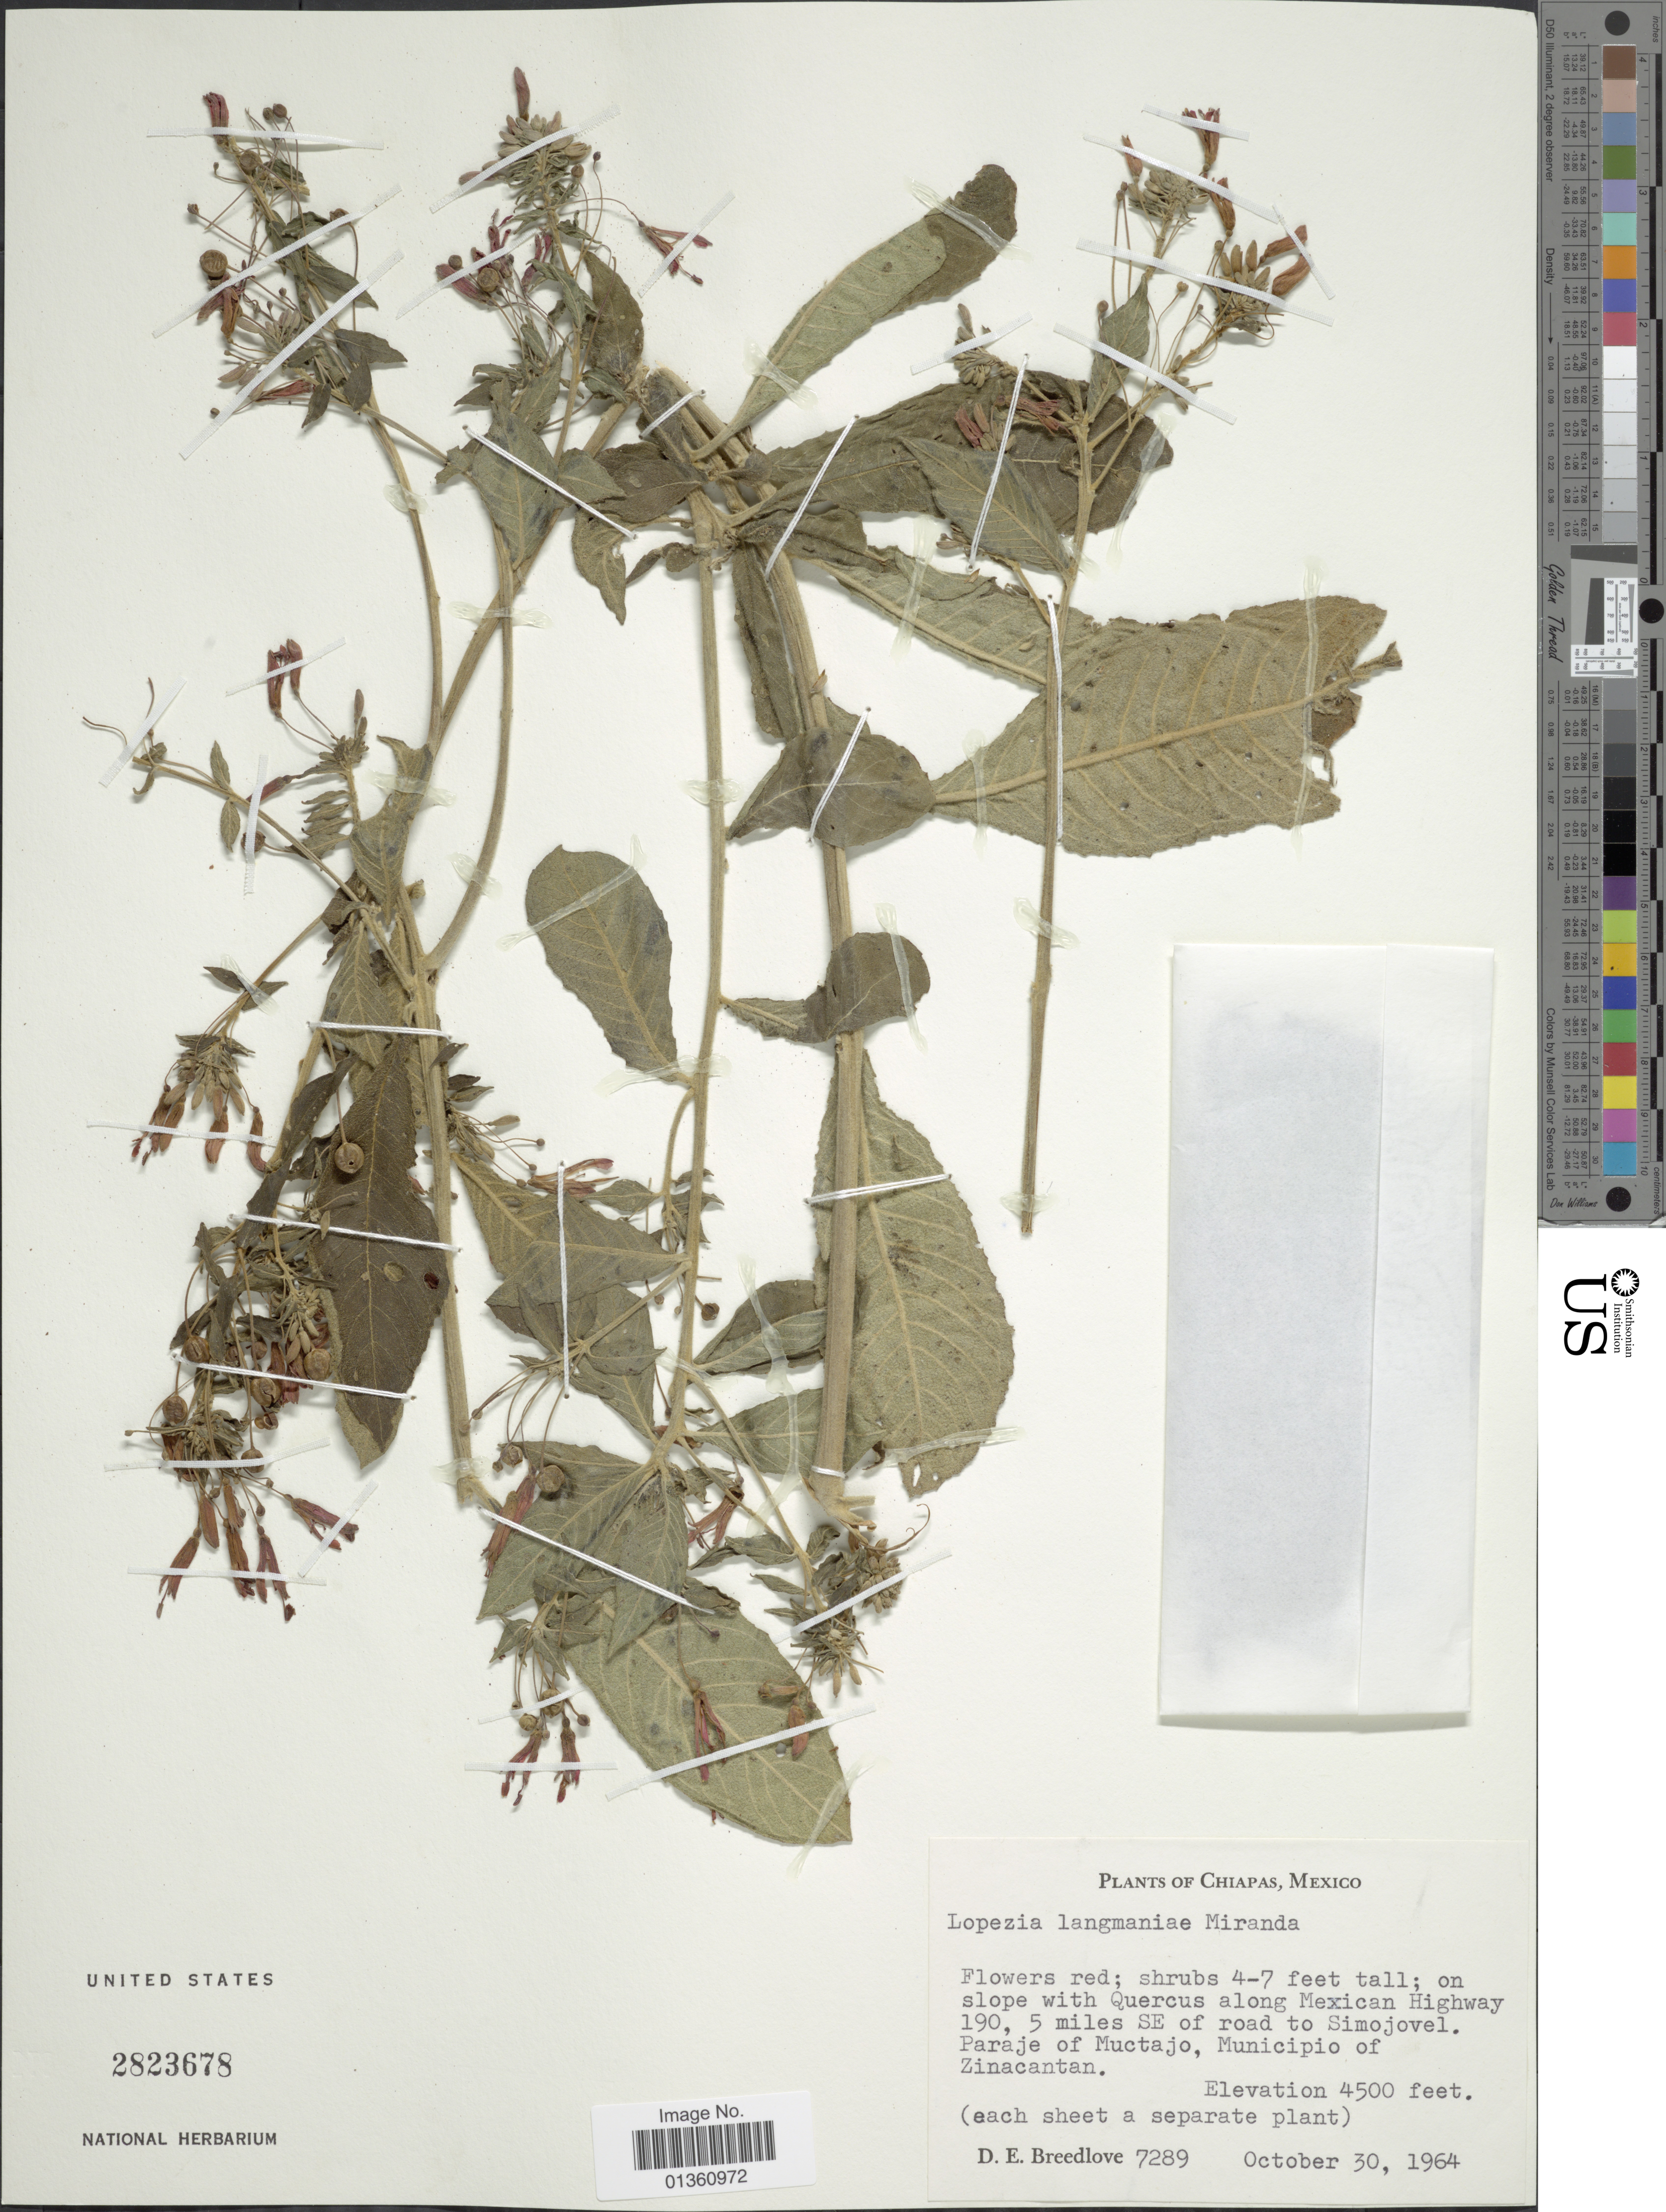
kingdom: Plantae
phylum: Tracheophyta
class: Magnoliopsida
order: Myrtales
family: Onagraceae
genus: Lopezia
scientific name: Lopezia langmaniae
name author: Miranda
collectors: D. E. Breedlove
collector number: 7289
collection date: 1964-10-30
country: Mexico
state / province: Chiapas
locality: Along Mexican Highway 190, 5 miles SE of road to Simojovel. Paraje of Muctajo, Municipio of Zinacantan.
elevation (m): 1372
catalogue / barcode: US 2823678